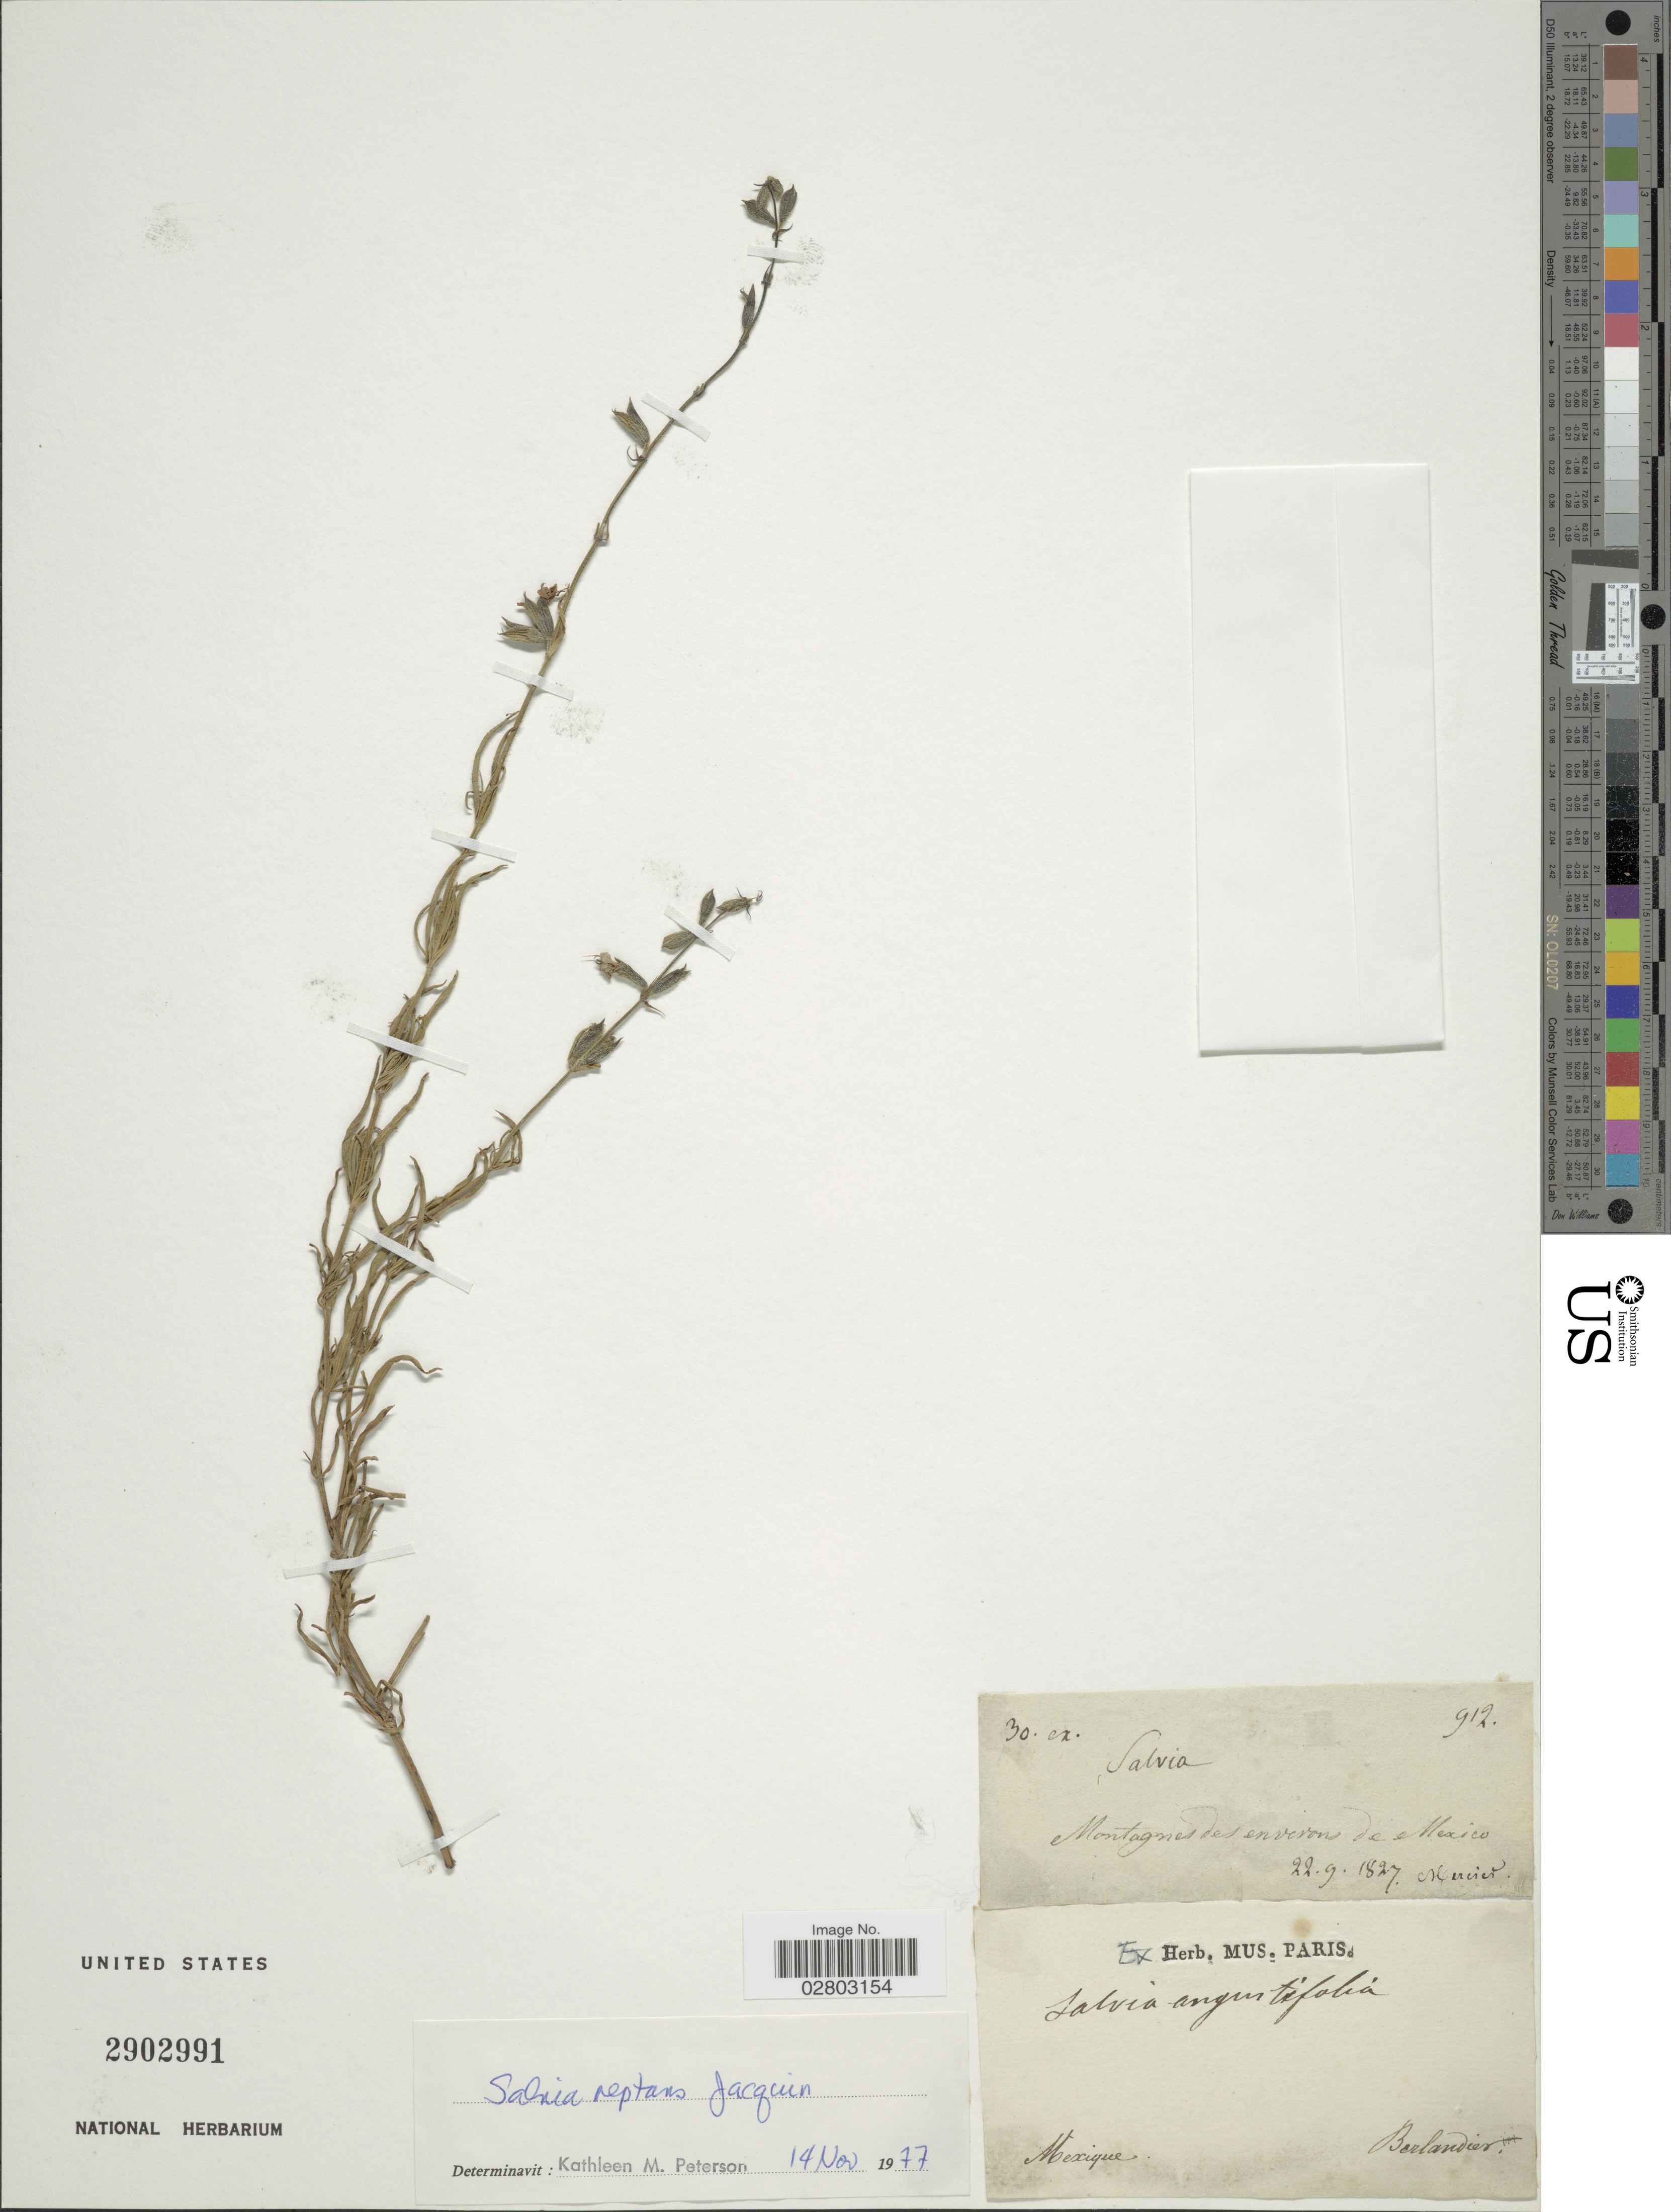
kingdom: Plantae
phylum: Tracheophyta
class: Magnoliopsida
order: Lamiales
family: Lamiaceae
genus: Salvia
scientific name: Salvia reptans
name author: Jacq.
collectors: J. L. Berlandier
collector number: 912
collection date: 1827-09-22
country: Mexico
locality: Montagnes des environs de Mexico.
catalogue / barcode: US 2902991